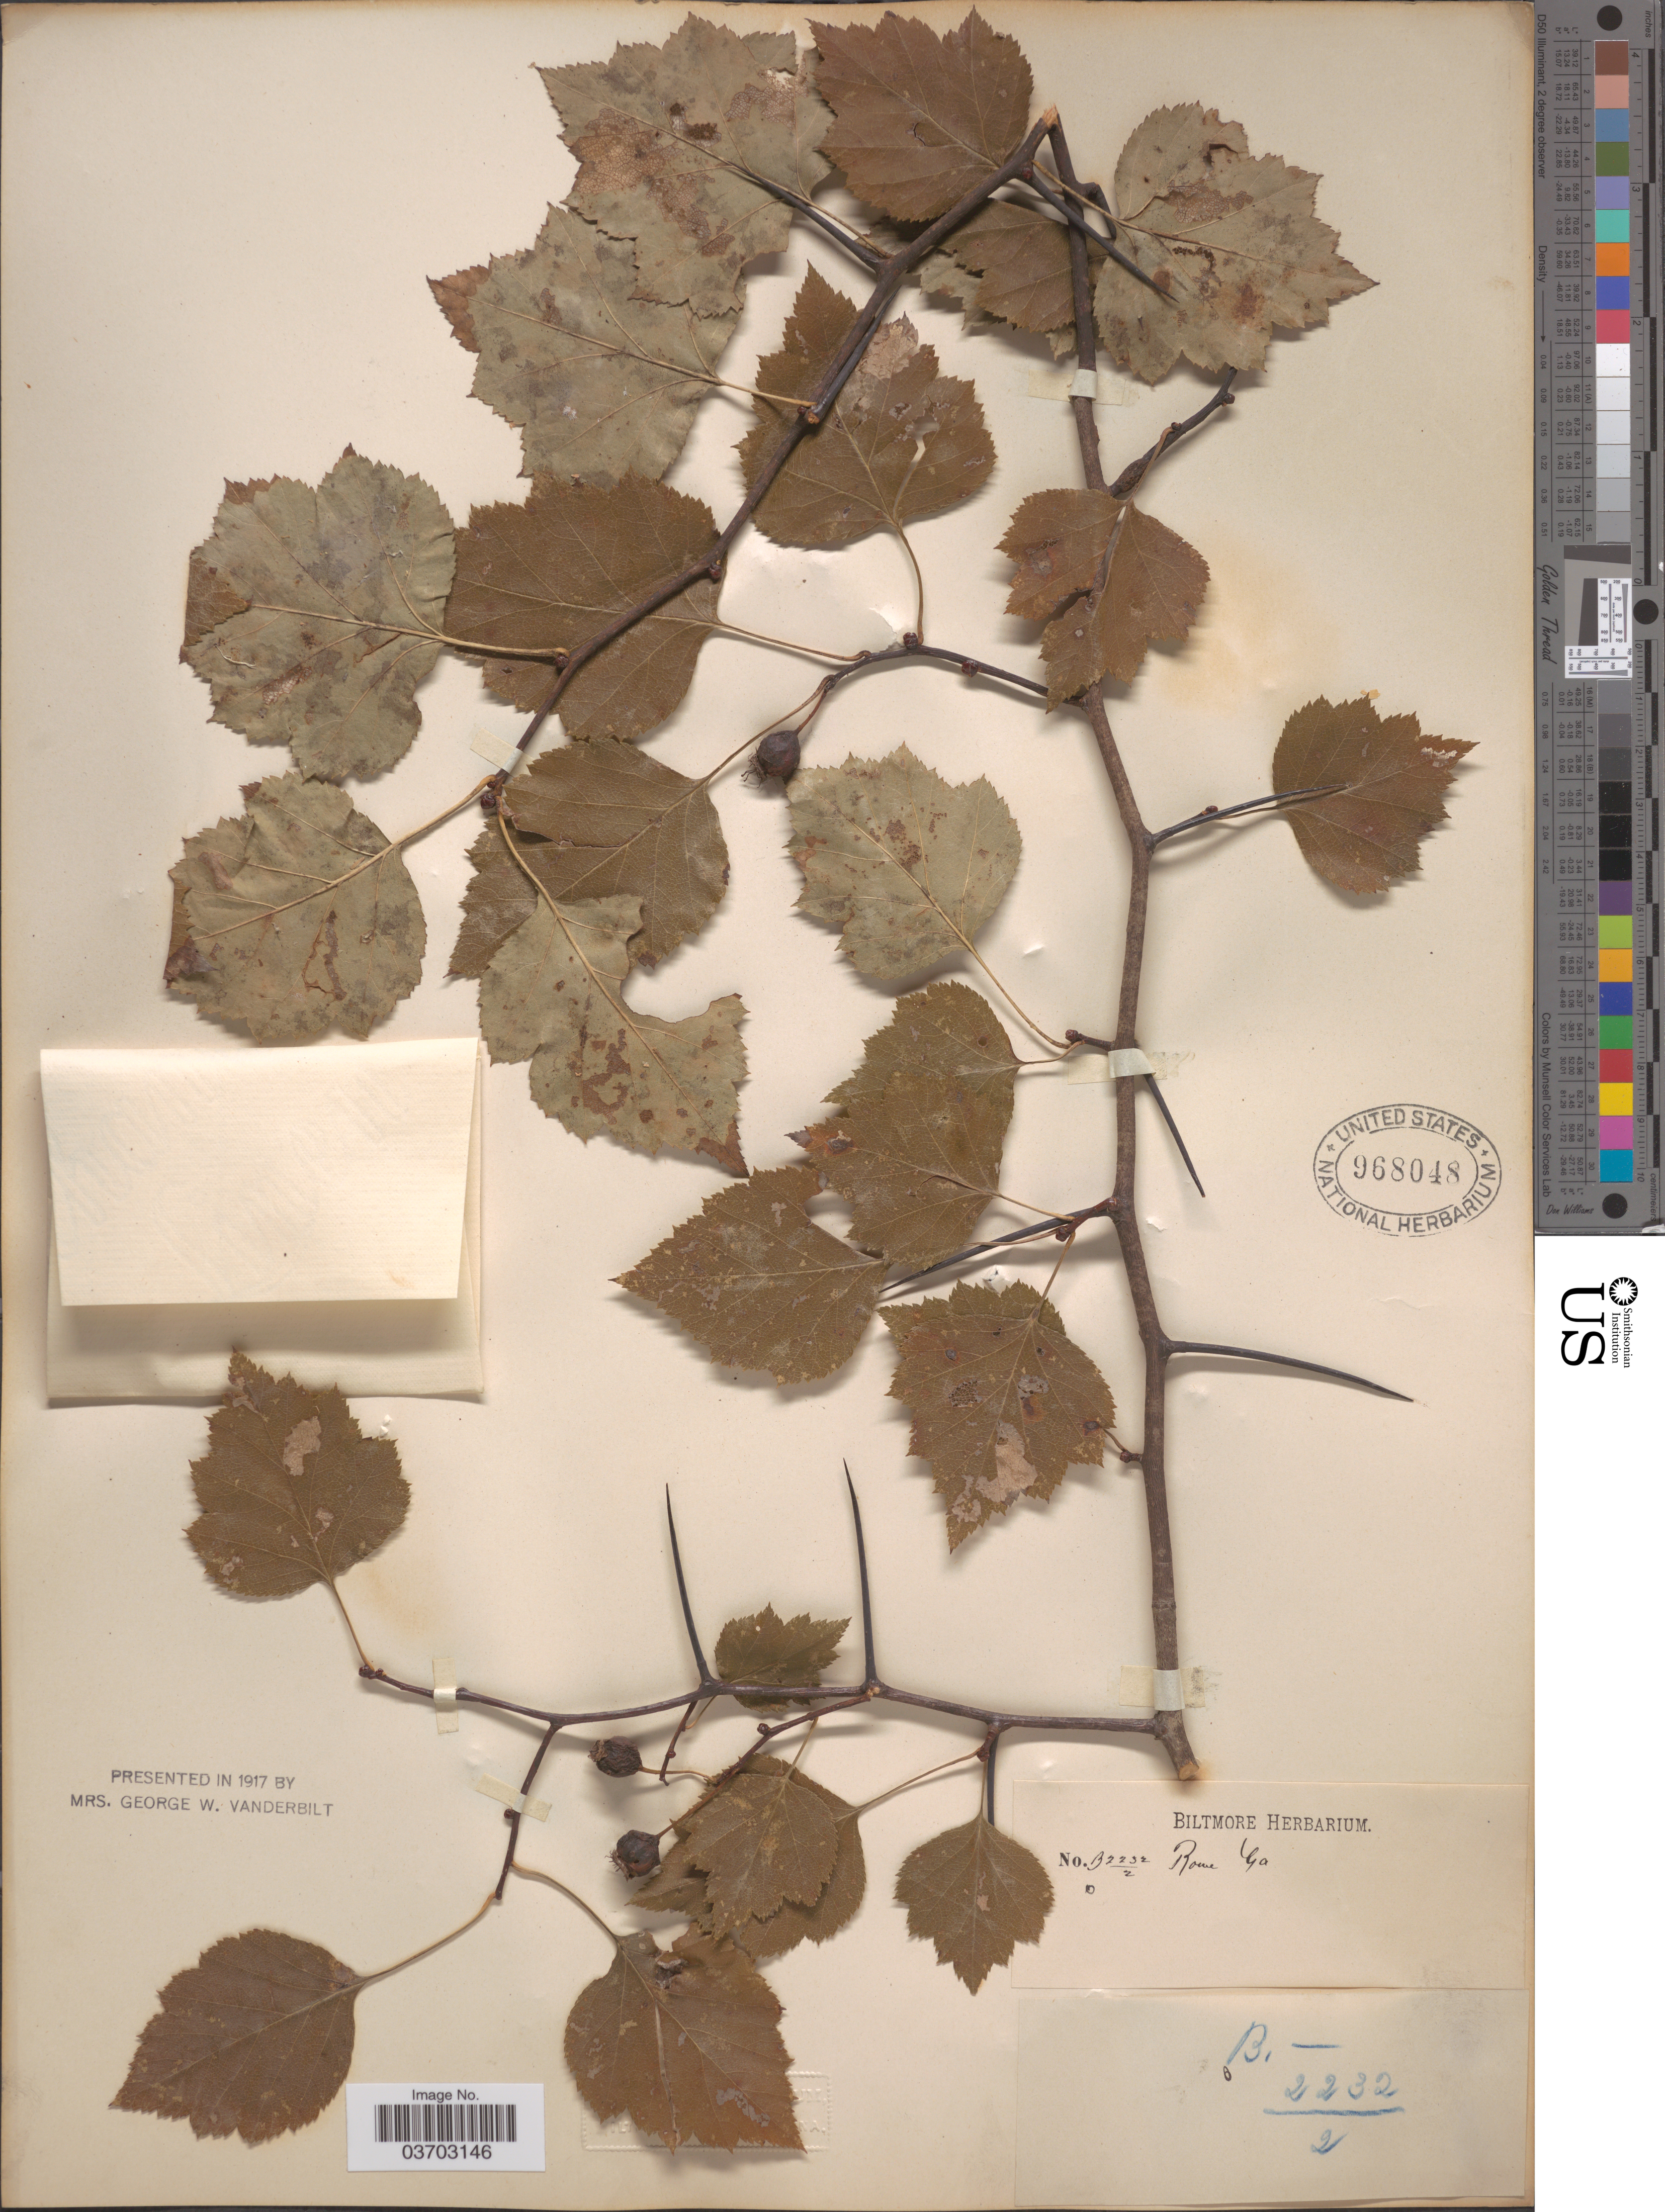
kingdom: Plantae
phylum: Tracheophyta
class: Magnoliopsida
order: Rosales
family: Rosaceae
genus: Crataegus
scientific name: Crataegus sp.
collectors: ex herb. Biltmore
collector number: B2232/2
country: United States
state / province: Georgia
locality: Rome.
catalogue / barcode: US 968048